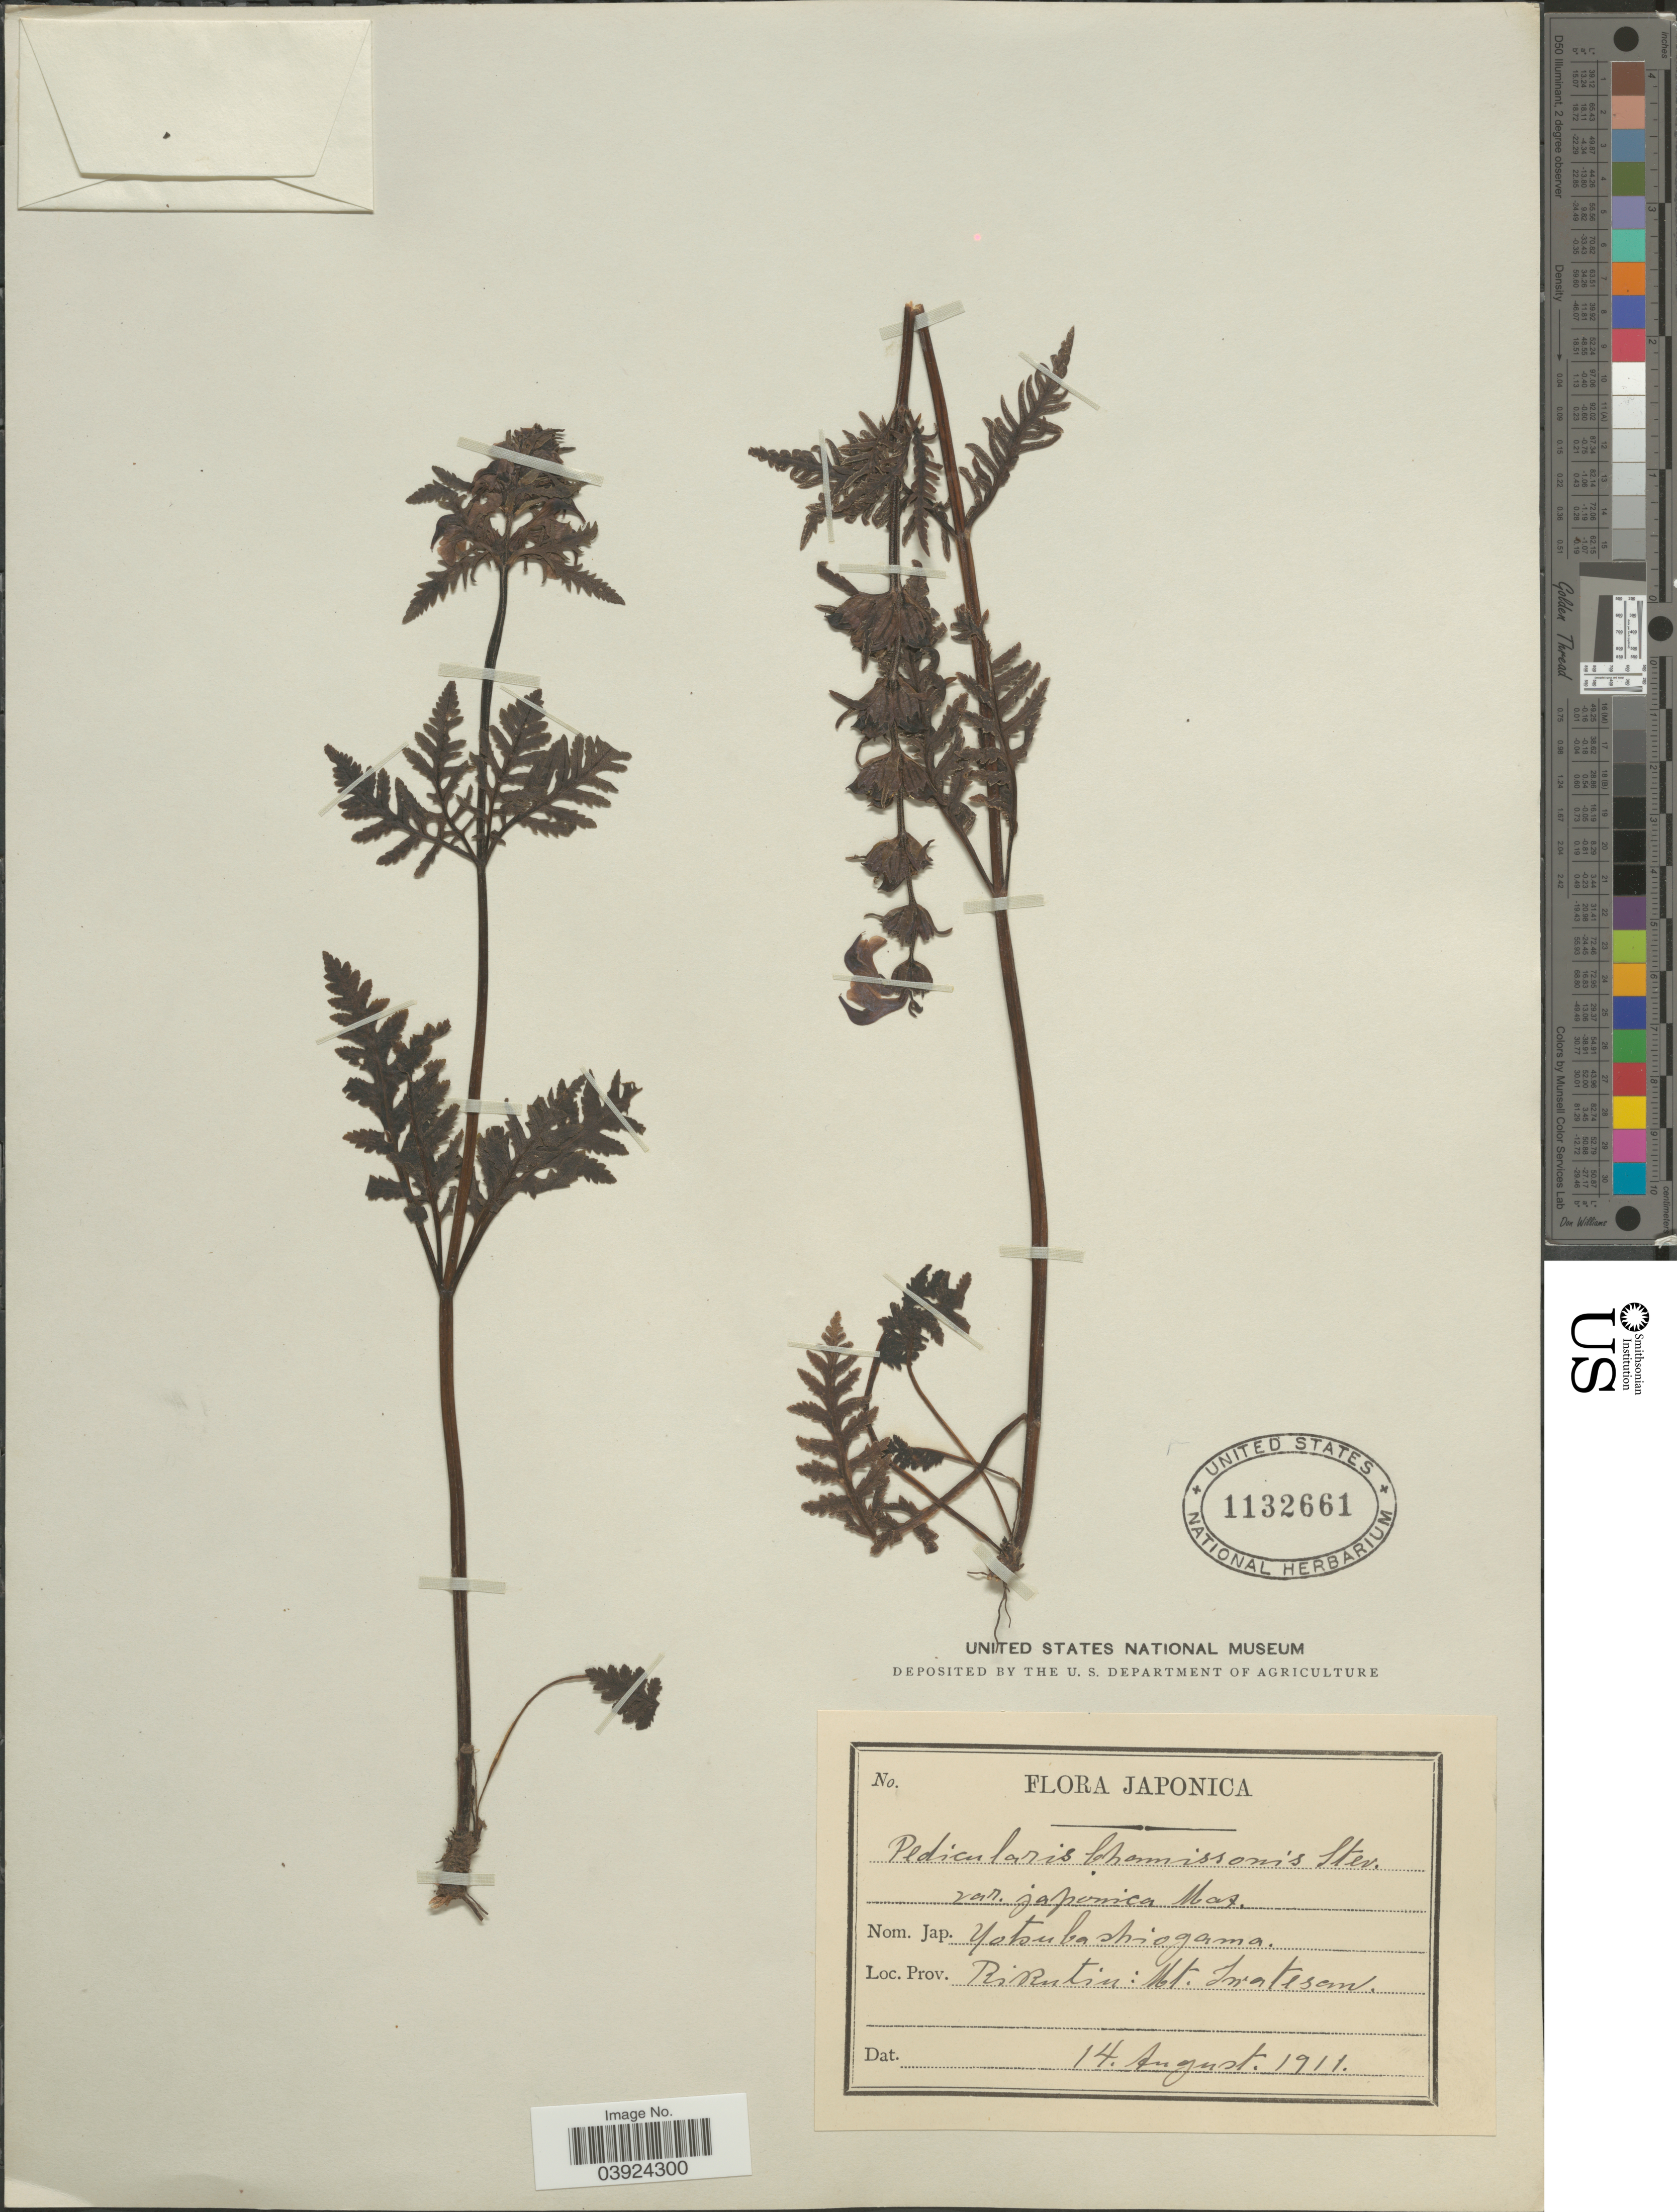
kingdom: Plantae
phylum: Tracheophyta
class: Magnoliopsida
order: Lamiales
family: Orobanchaceae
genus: Pedicularis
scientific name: Pedicularis chamissonis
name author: Steven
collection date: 1911-08-14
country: Japan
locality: Rikutin: Mt. Iwatesan.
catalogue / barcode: US 1132661